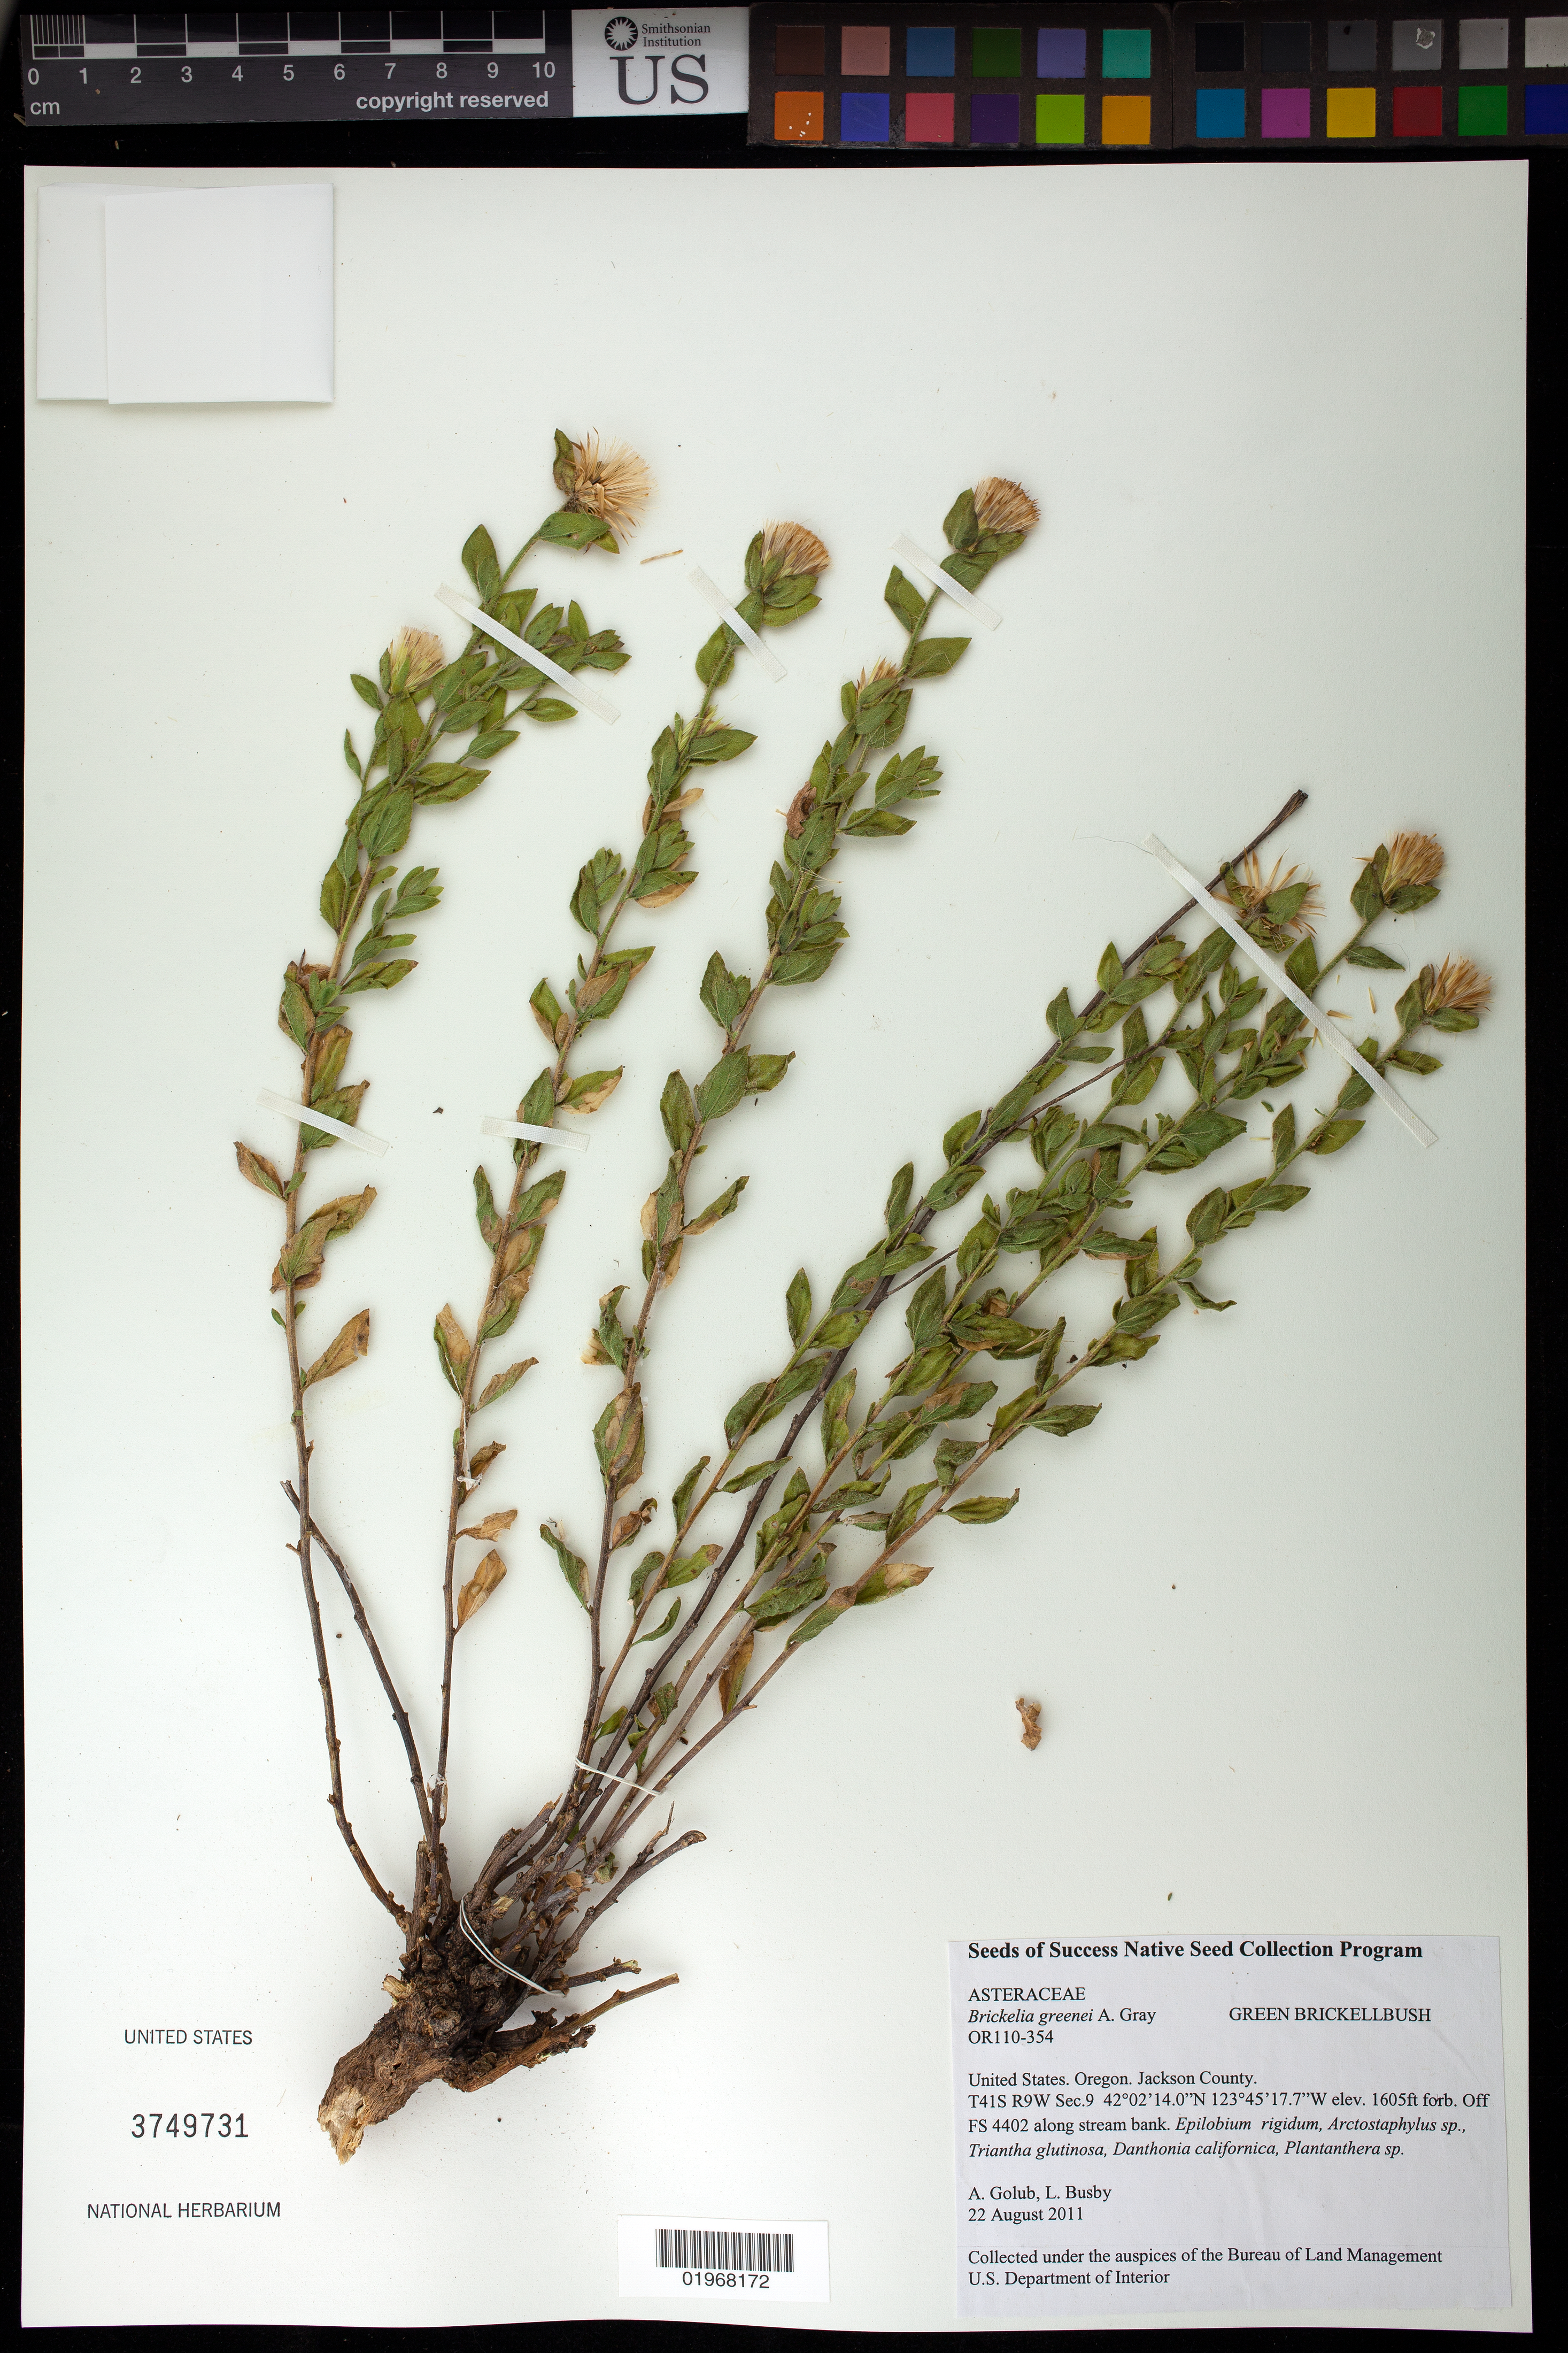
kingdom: Plantae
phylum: Tracheophyta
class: Magnoliopsida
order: Asterales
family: Asteraceae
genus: Brickellia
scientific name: Brickellia greenei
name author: A. Gray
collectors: A. Golub & L. Busby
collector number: OR110-354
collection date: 2011-08-22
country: United States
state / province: Oregon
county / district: Jackson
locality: T41S R9W sec 9. Off FS 4402 along stream bank.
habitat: Stream bank, With Epilobium rigidum, Danthonia californica, ect.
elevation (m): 489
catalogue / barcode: US 3749731